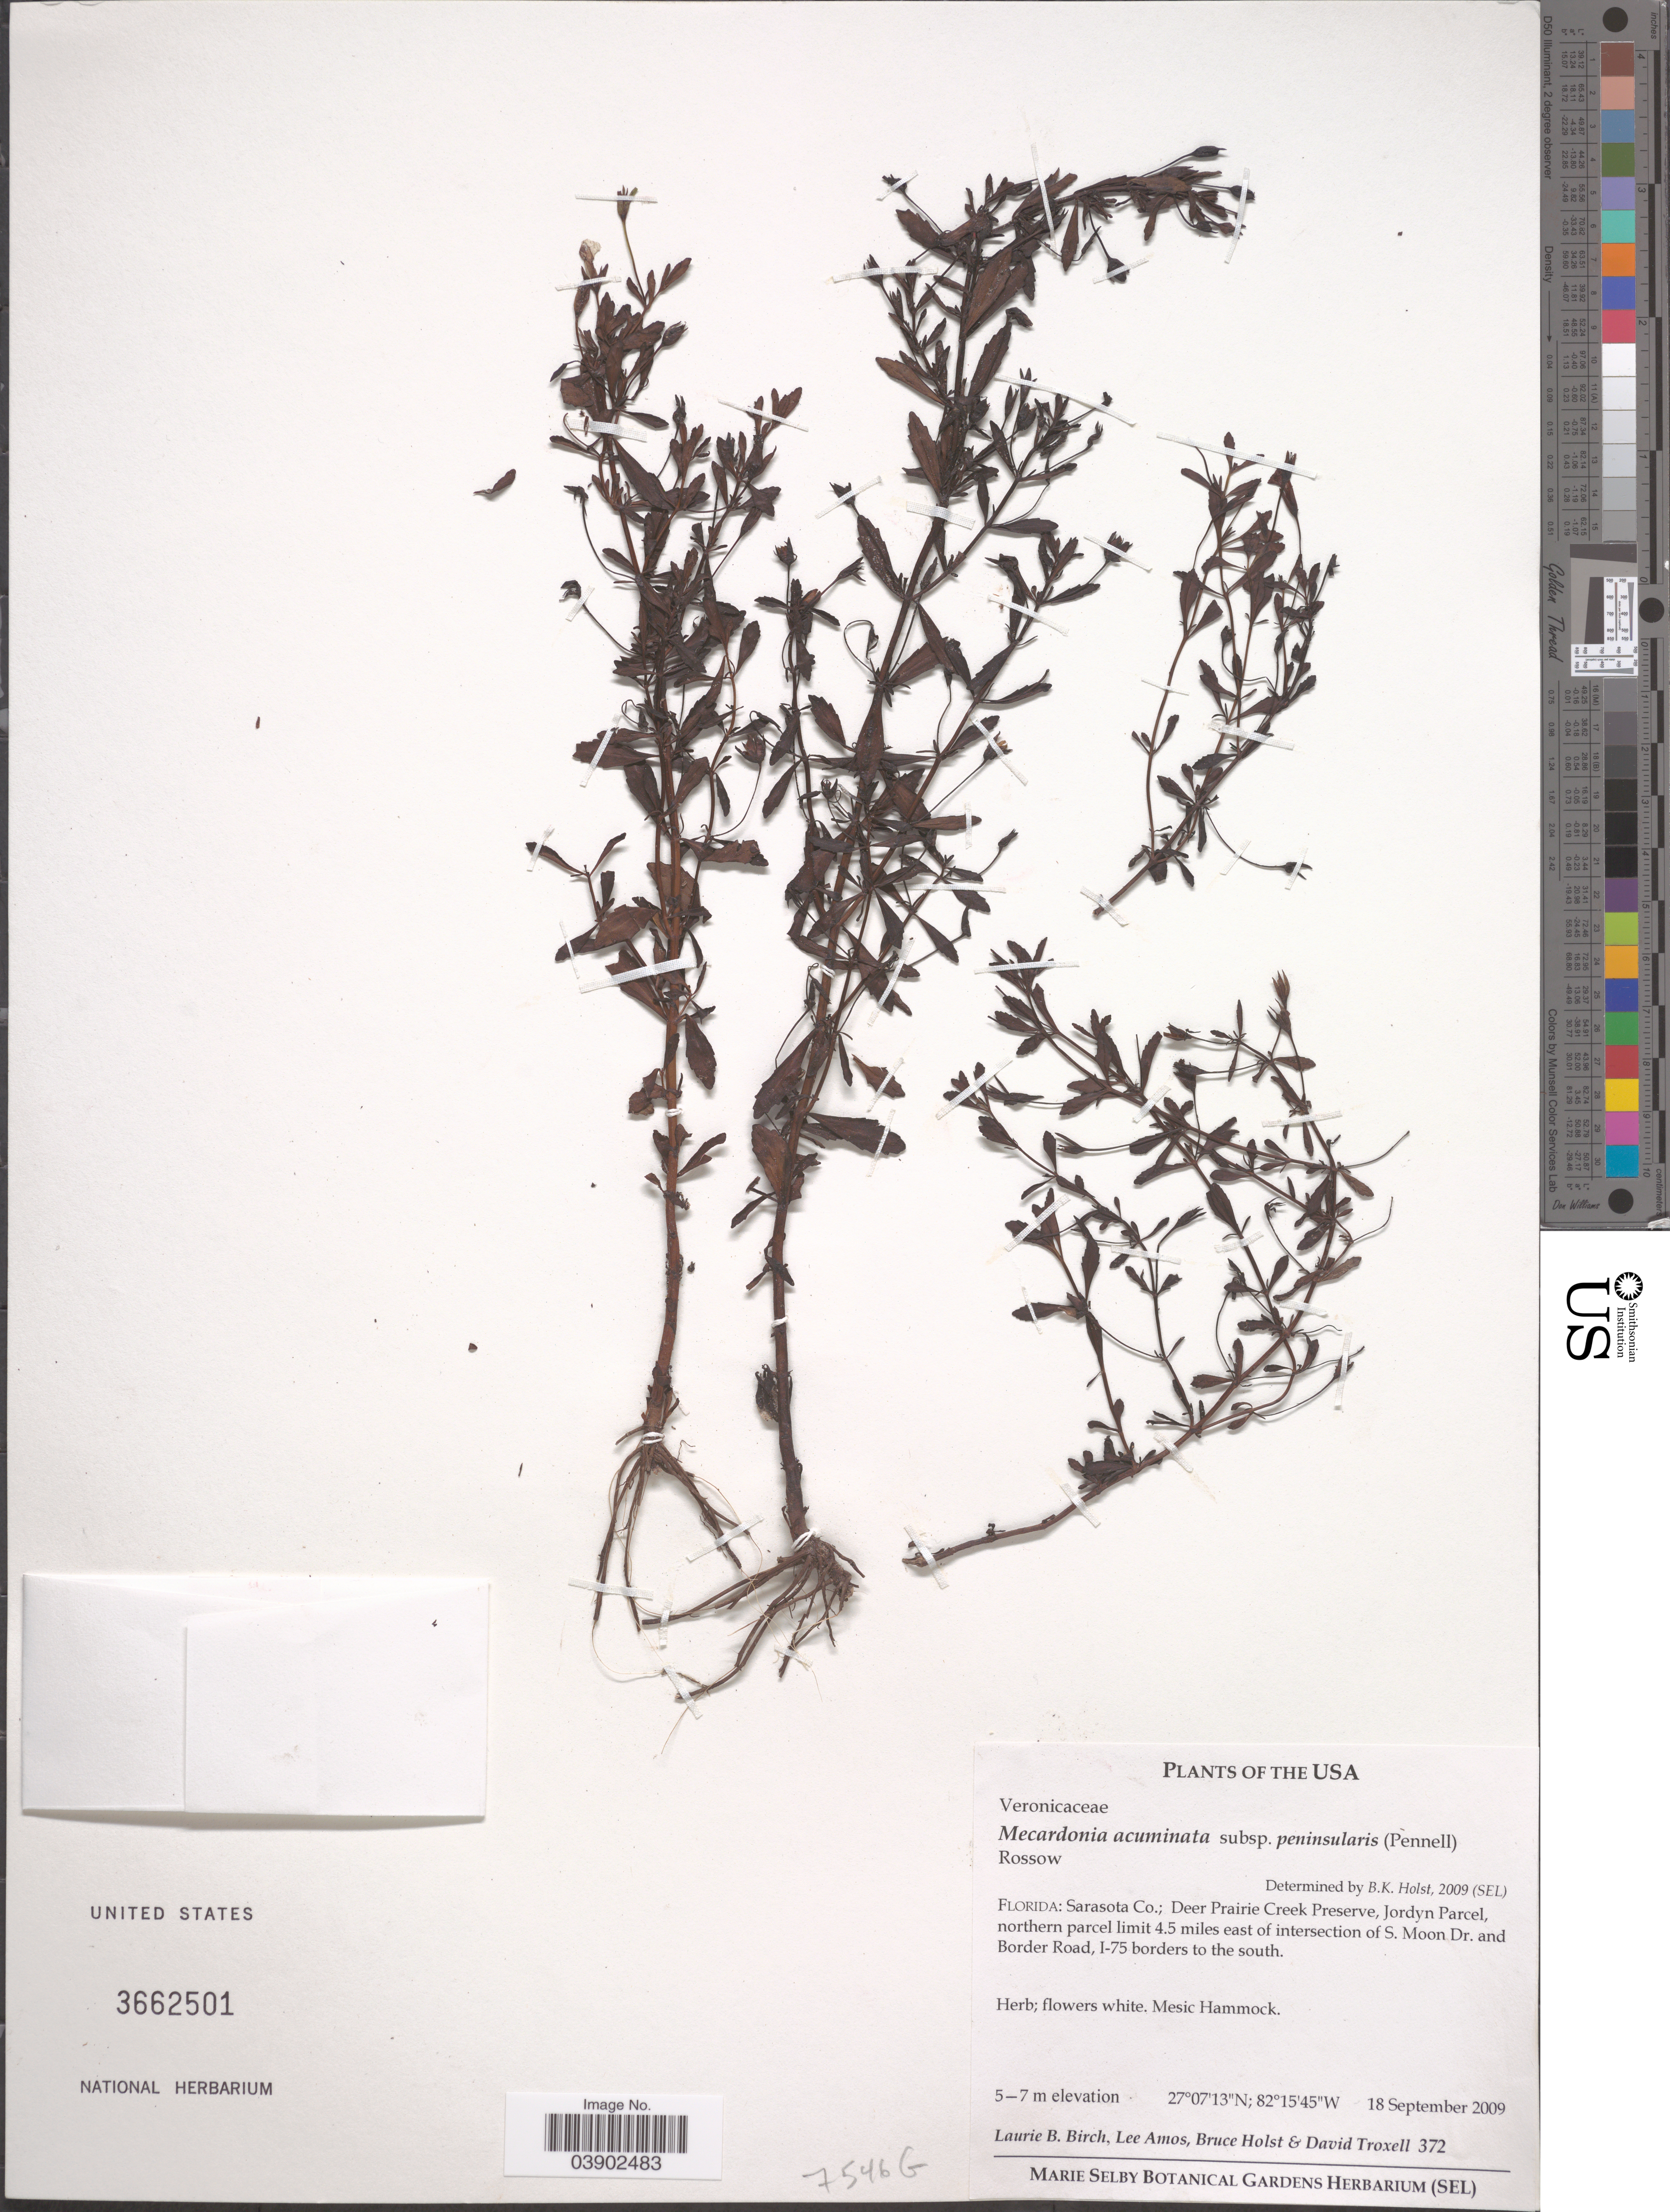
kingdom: Plantae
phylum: Tracheophyta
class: Magnoliopsida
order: Lamiales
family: Plantaginaceae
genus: Mecardonia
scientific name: Mecardonia acuminata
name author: (Walter) Small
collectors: L. Birch, L. Amos, B. Holst & D. Troxell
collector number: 372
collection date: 2009-09-18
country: United States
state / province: Florida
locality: Sarasota Co.: Deer Prairie Creek Preserve, Jordyn Parcel, northern parcel limit 4.5 miles east of intersection of S. Moon Dr. and Border Road, I-75 borders to the south.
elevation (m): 5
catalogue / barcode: US 3662501